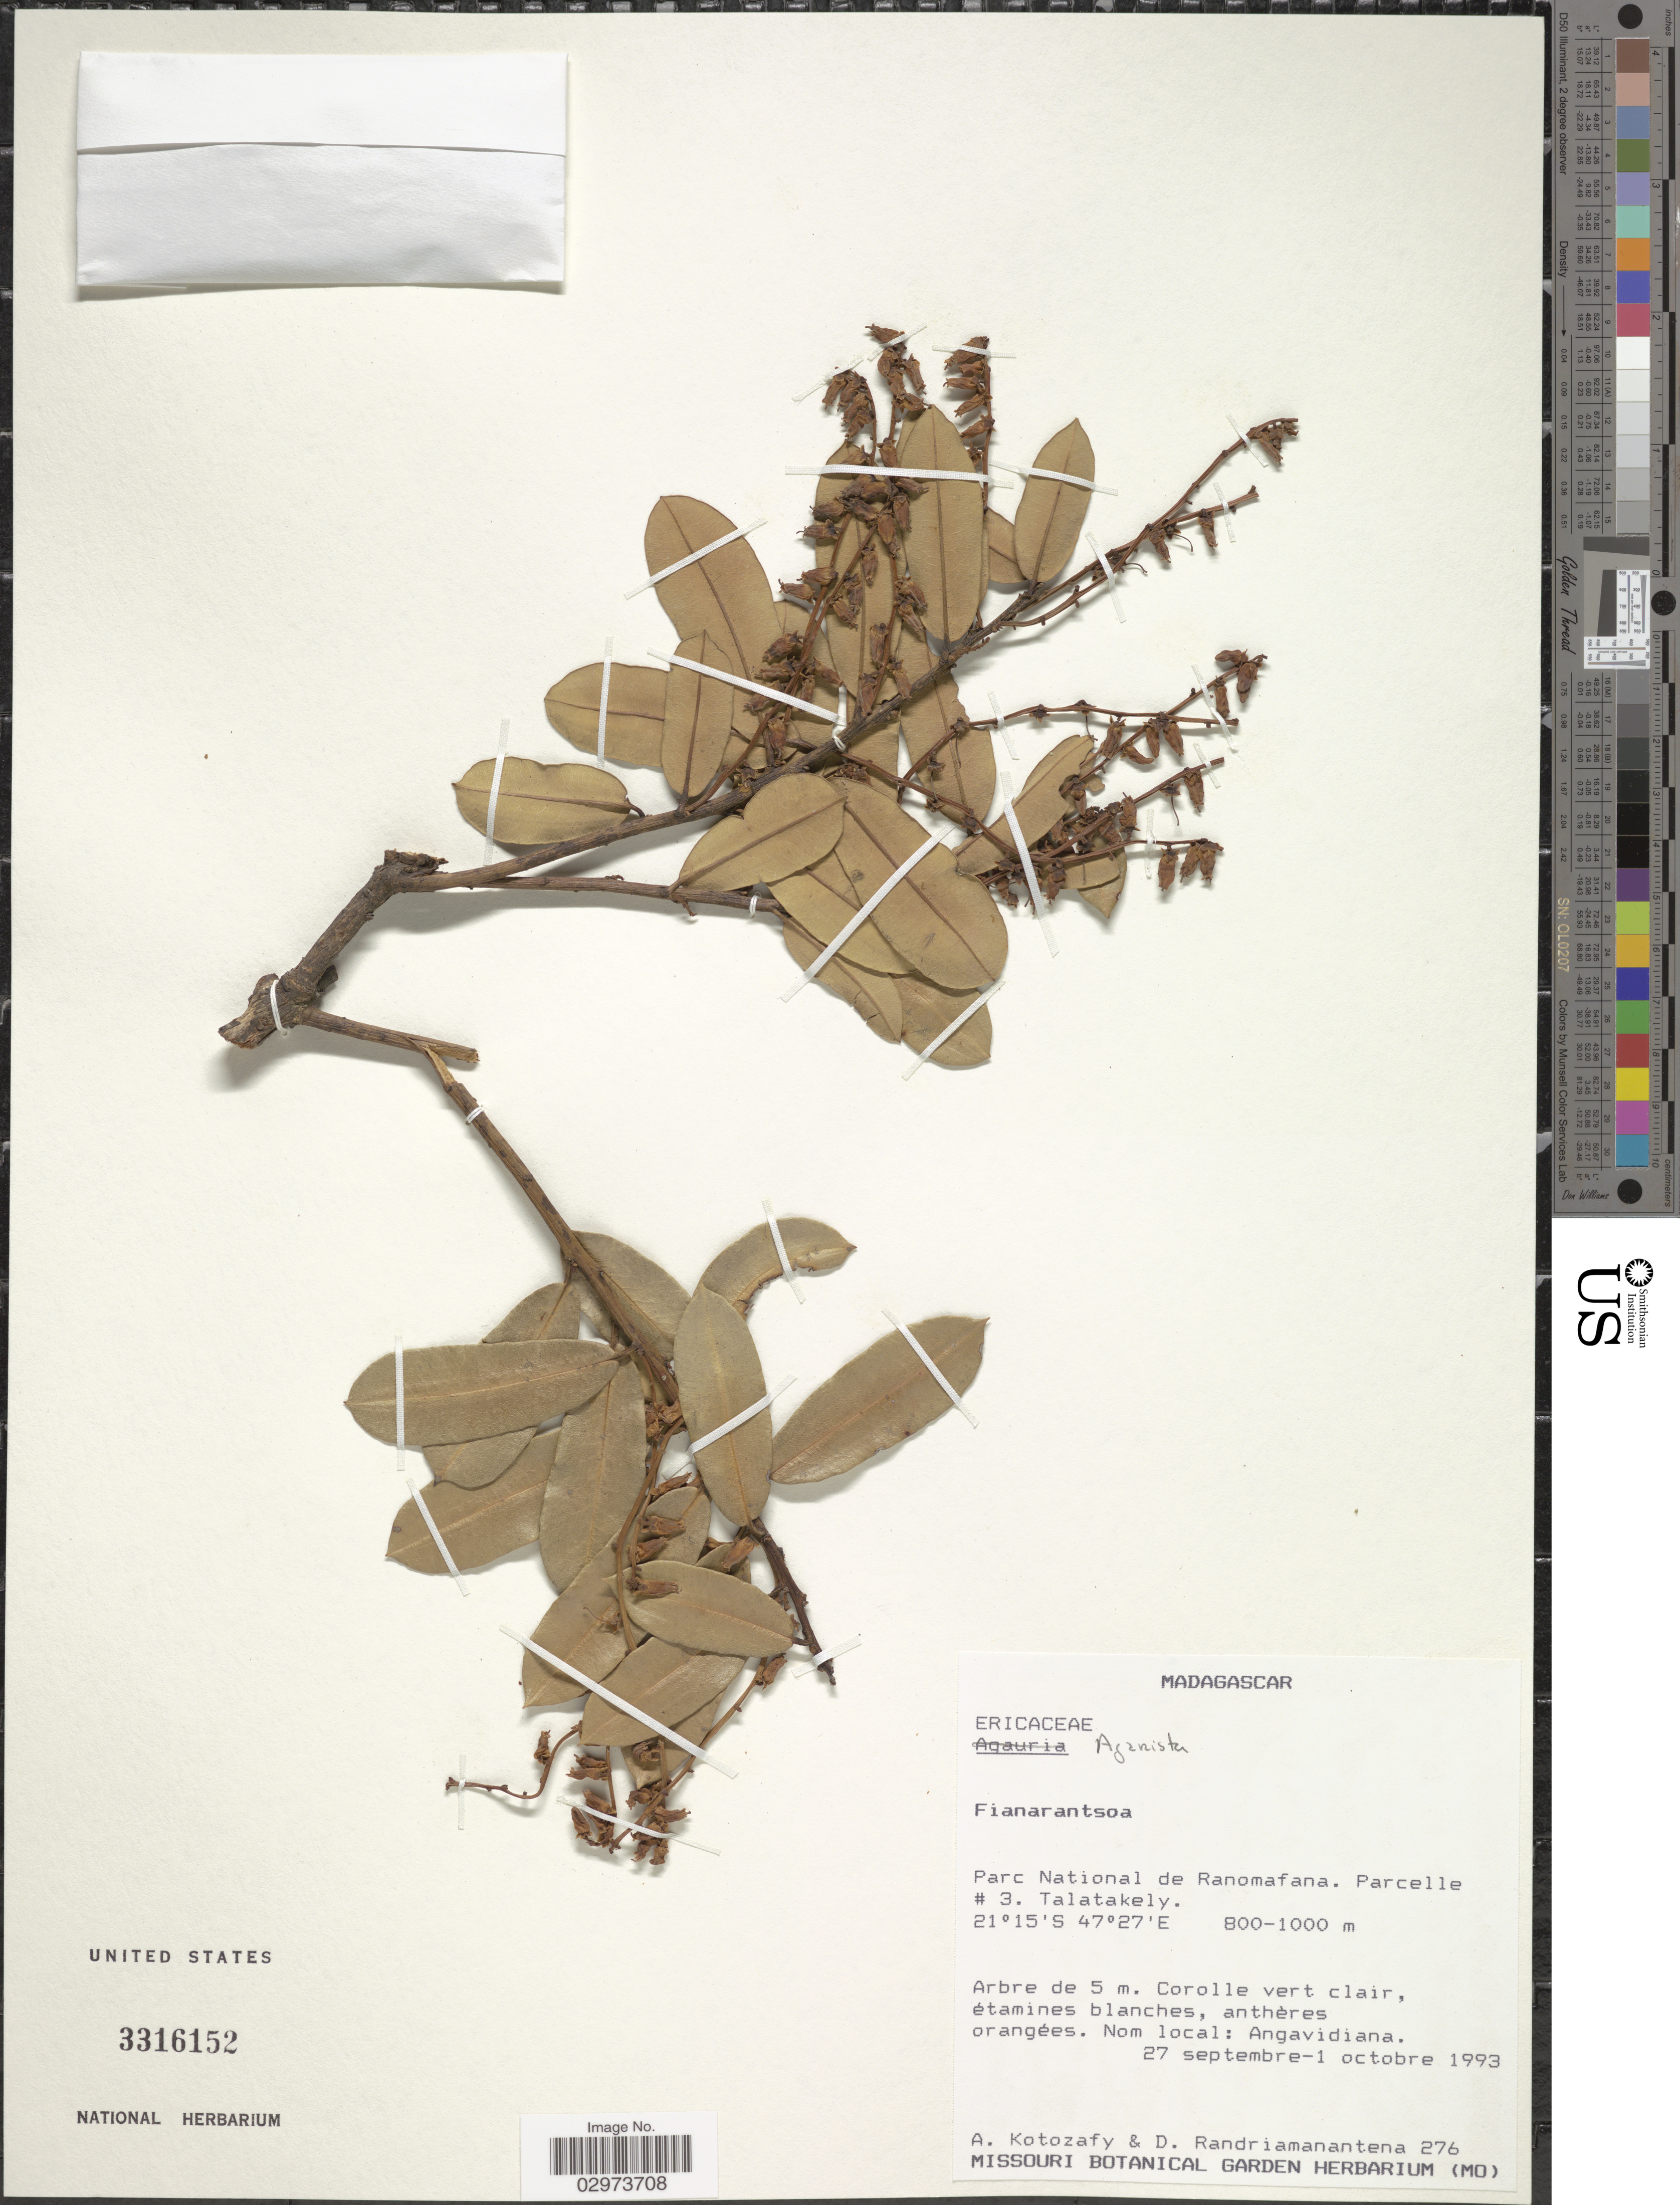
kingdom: Plantae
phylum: Tracheophyta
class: Magnoliopsida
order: Ericales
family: Ericaceae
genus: Agarista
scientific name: Agarista sp.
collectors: A. Kotozafy & D. Randriamanantena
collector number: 276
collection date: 1993-09-27/1993-10-01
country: Madagascar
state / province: Vatovavy Fitovinany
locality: Parc National de Ranomafana. Parcelle # 3. Talatakely.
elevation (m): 800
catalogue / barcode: US 3316152